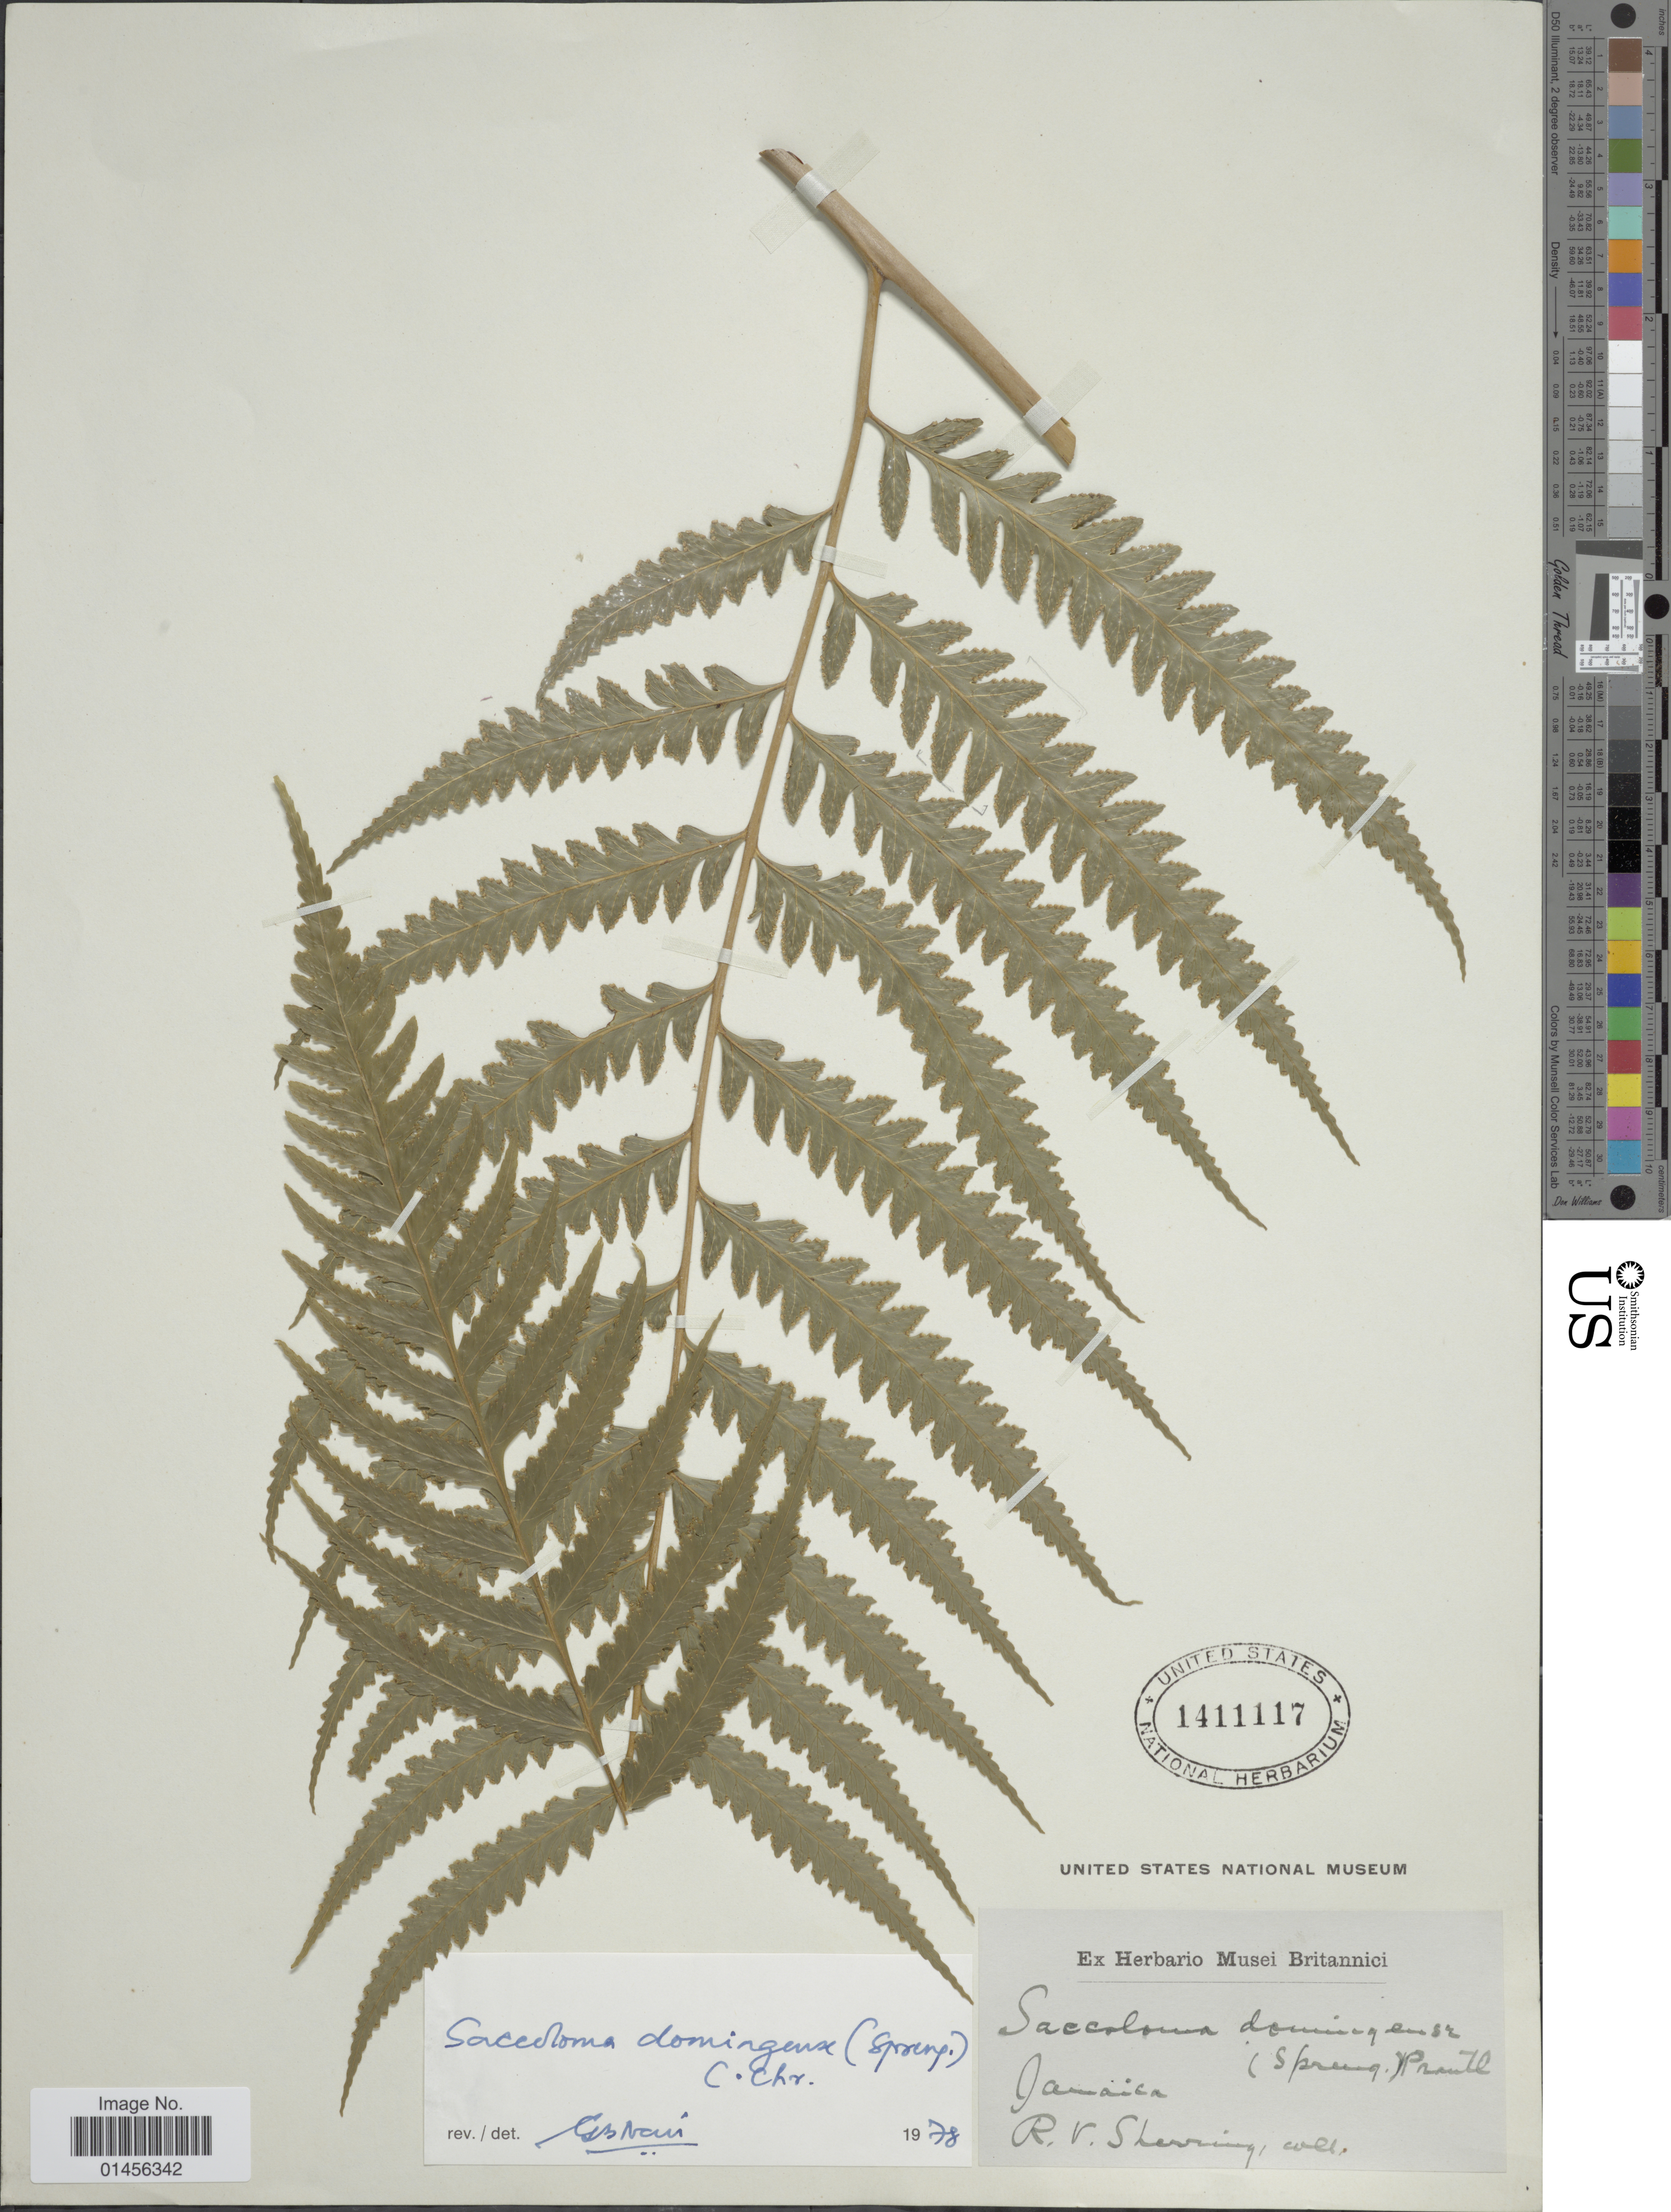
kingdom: Plantae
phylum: Tracheophyta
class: Polypodiopsida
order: Polypodiales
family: Saccolomataceae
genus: Saccoloma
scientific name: Saccoloma domingense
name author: (Spreng.) C. Chr.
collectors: R. Sherring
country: Jamaica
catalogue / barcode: US 1411117